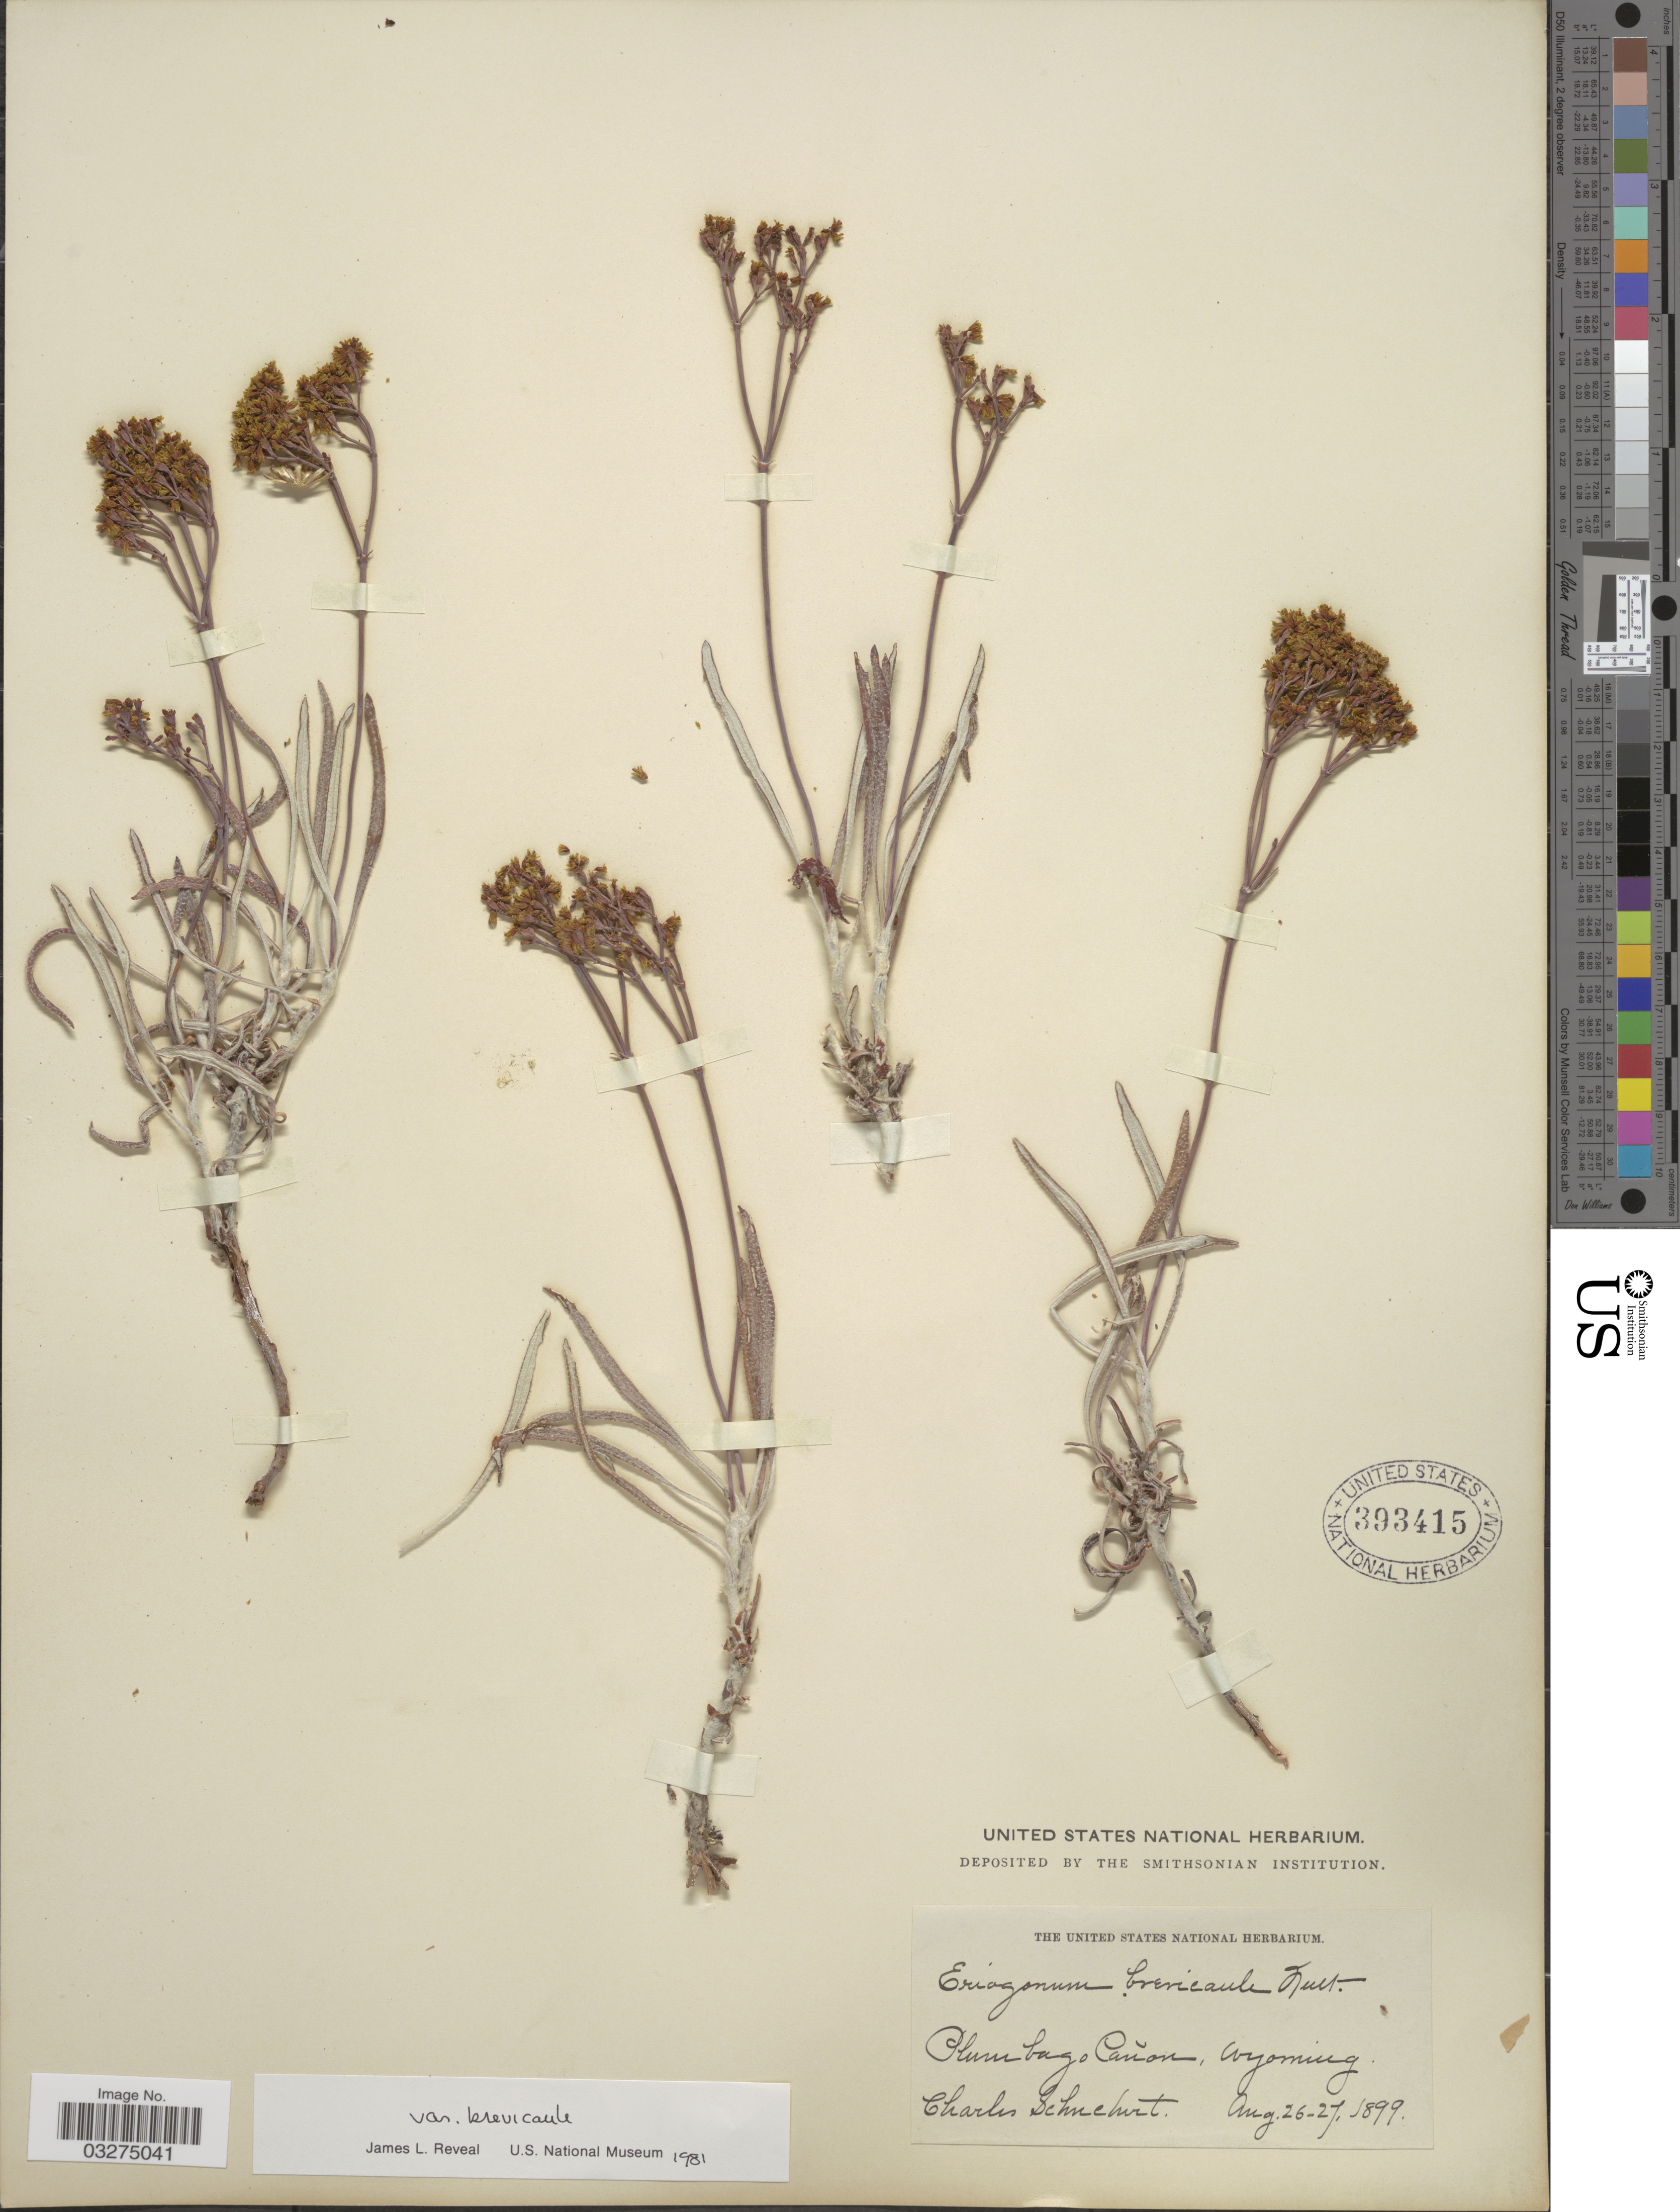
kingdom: Plantae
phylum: Tracheophyta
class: Magnoliopsida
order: Caryophyllales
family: Polygonaceae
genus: Eriogonum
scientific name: Eriogonum brevicaule var. brevicaule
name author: Nutt.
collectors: C. Schuchert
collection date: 1899-08-26/1899-08-27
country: United States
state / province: Wyoming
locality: Plumbago Cañon.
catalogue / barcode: US 393415